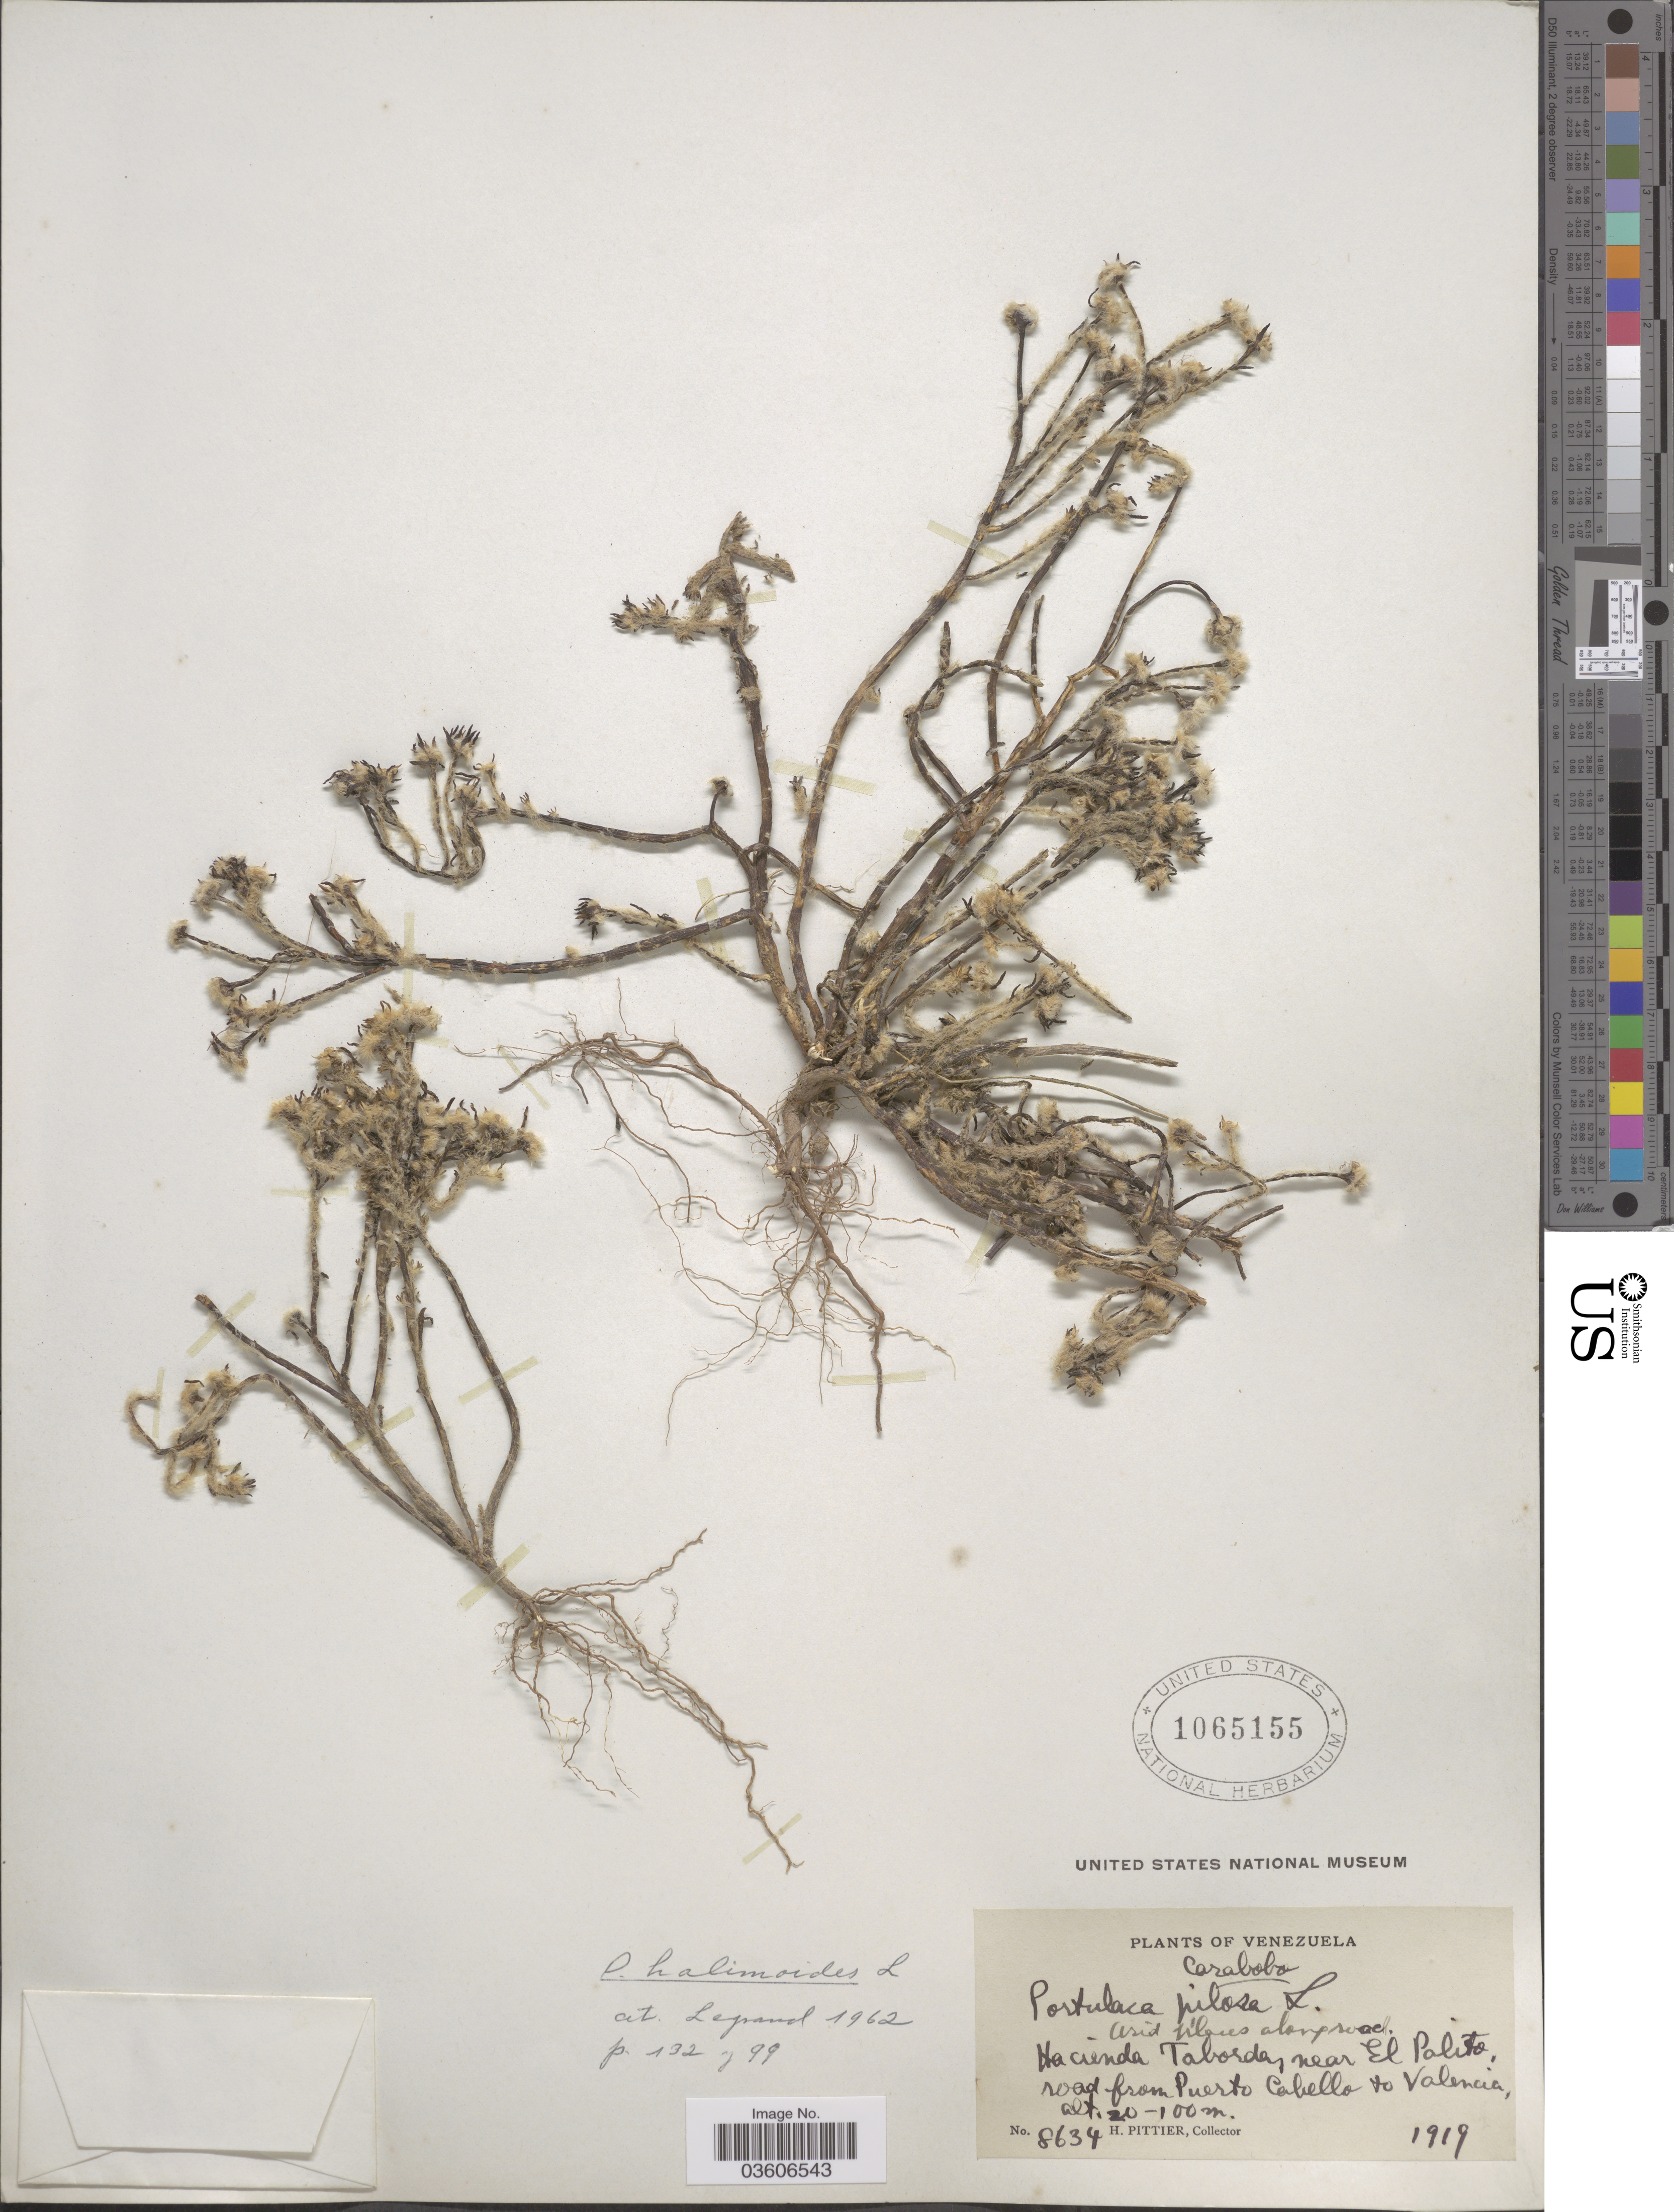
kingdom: Plantae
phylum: Tracheophyta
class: Magnoliopsida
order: Caryophyllales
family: Portulacaceae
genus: Portulaca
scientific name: Portulaca halimoides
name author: L.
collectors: H. F. Pittier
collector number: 8634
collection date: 1919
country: Venezuela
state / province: Carabobo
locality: Hacienda Taborda, near El Palito, road from Puerto Cabello to Valencia.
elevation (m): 20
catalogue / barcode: US 1065155